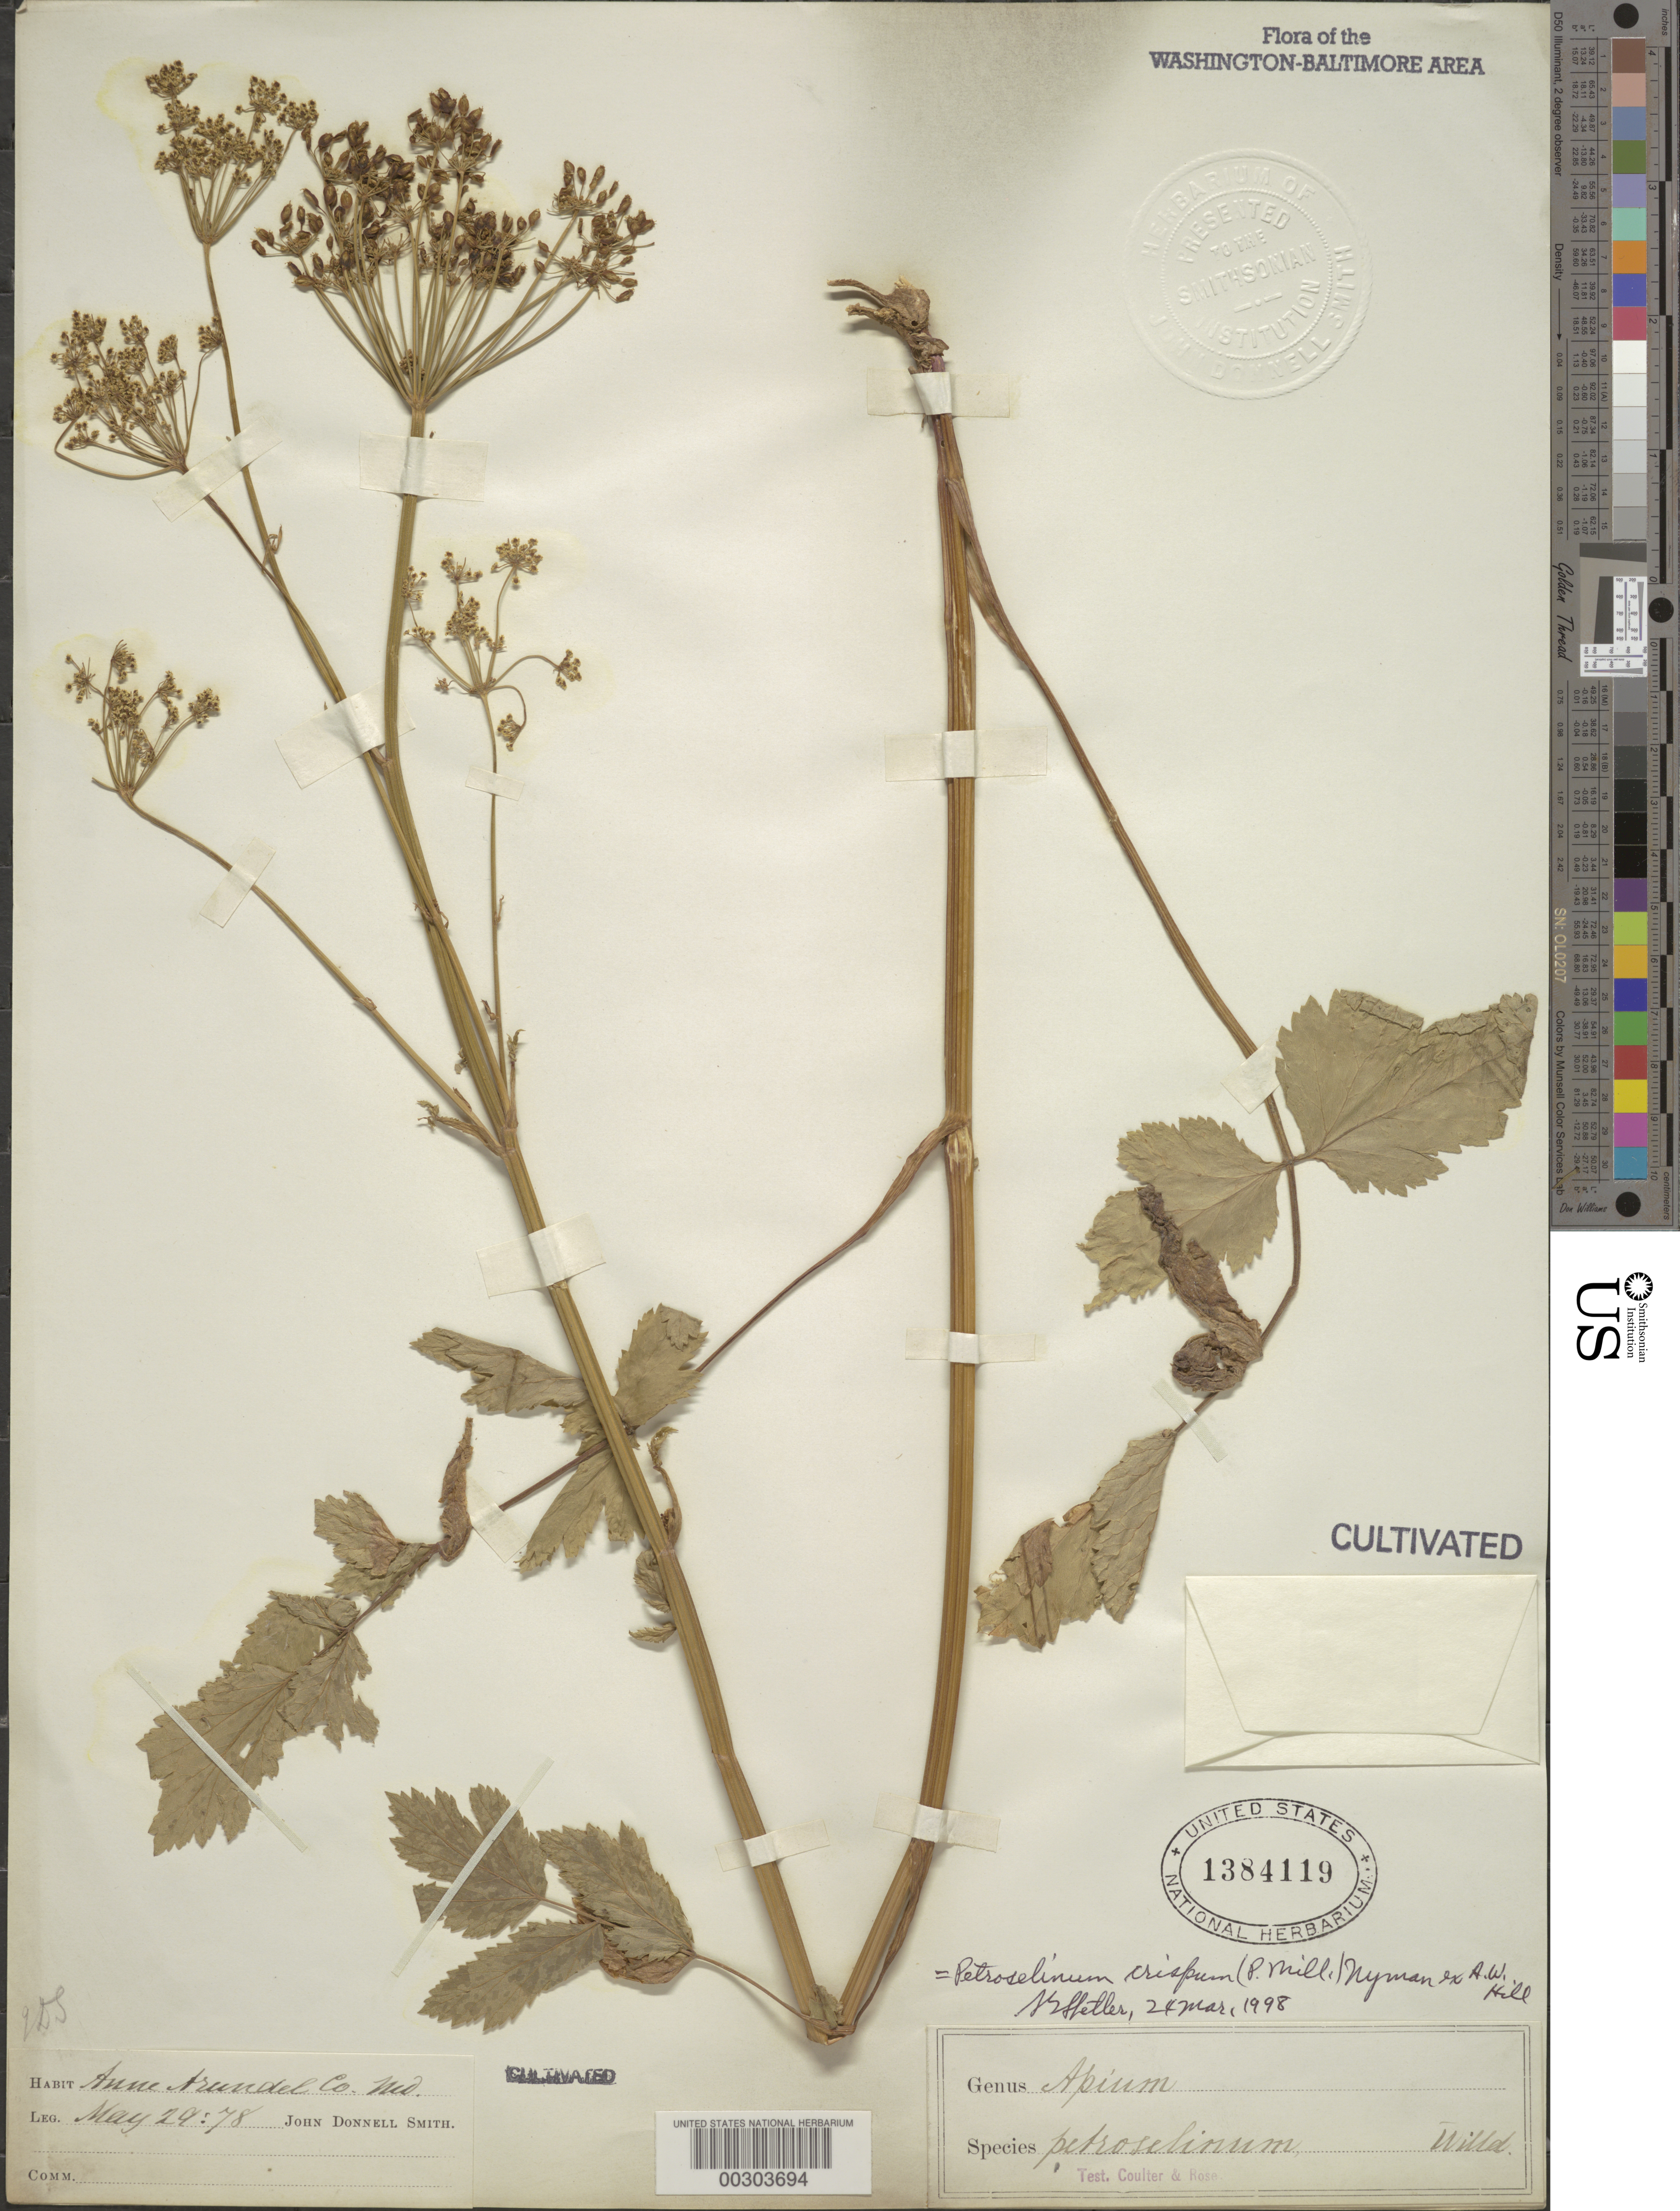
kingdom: Plantae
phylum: Tracheophyta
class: Magnoliopsida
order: Apiales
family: Apiaceae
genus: Petroselinum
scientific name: Petroselinum crispum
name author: (Mill.) Fuss.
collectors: J. Donnell Smith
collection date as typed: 29 May 1878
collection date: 1878-05-29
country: United States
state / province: Maryland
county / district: Anne Arundel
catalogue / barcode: US 1384119